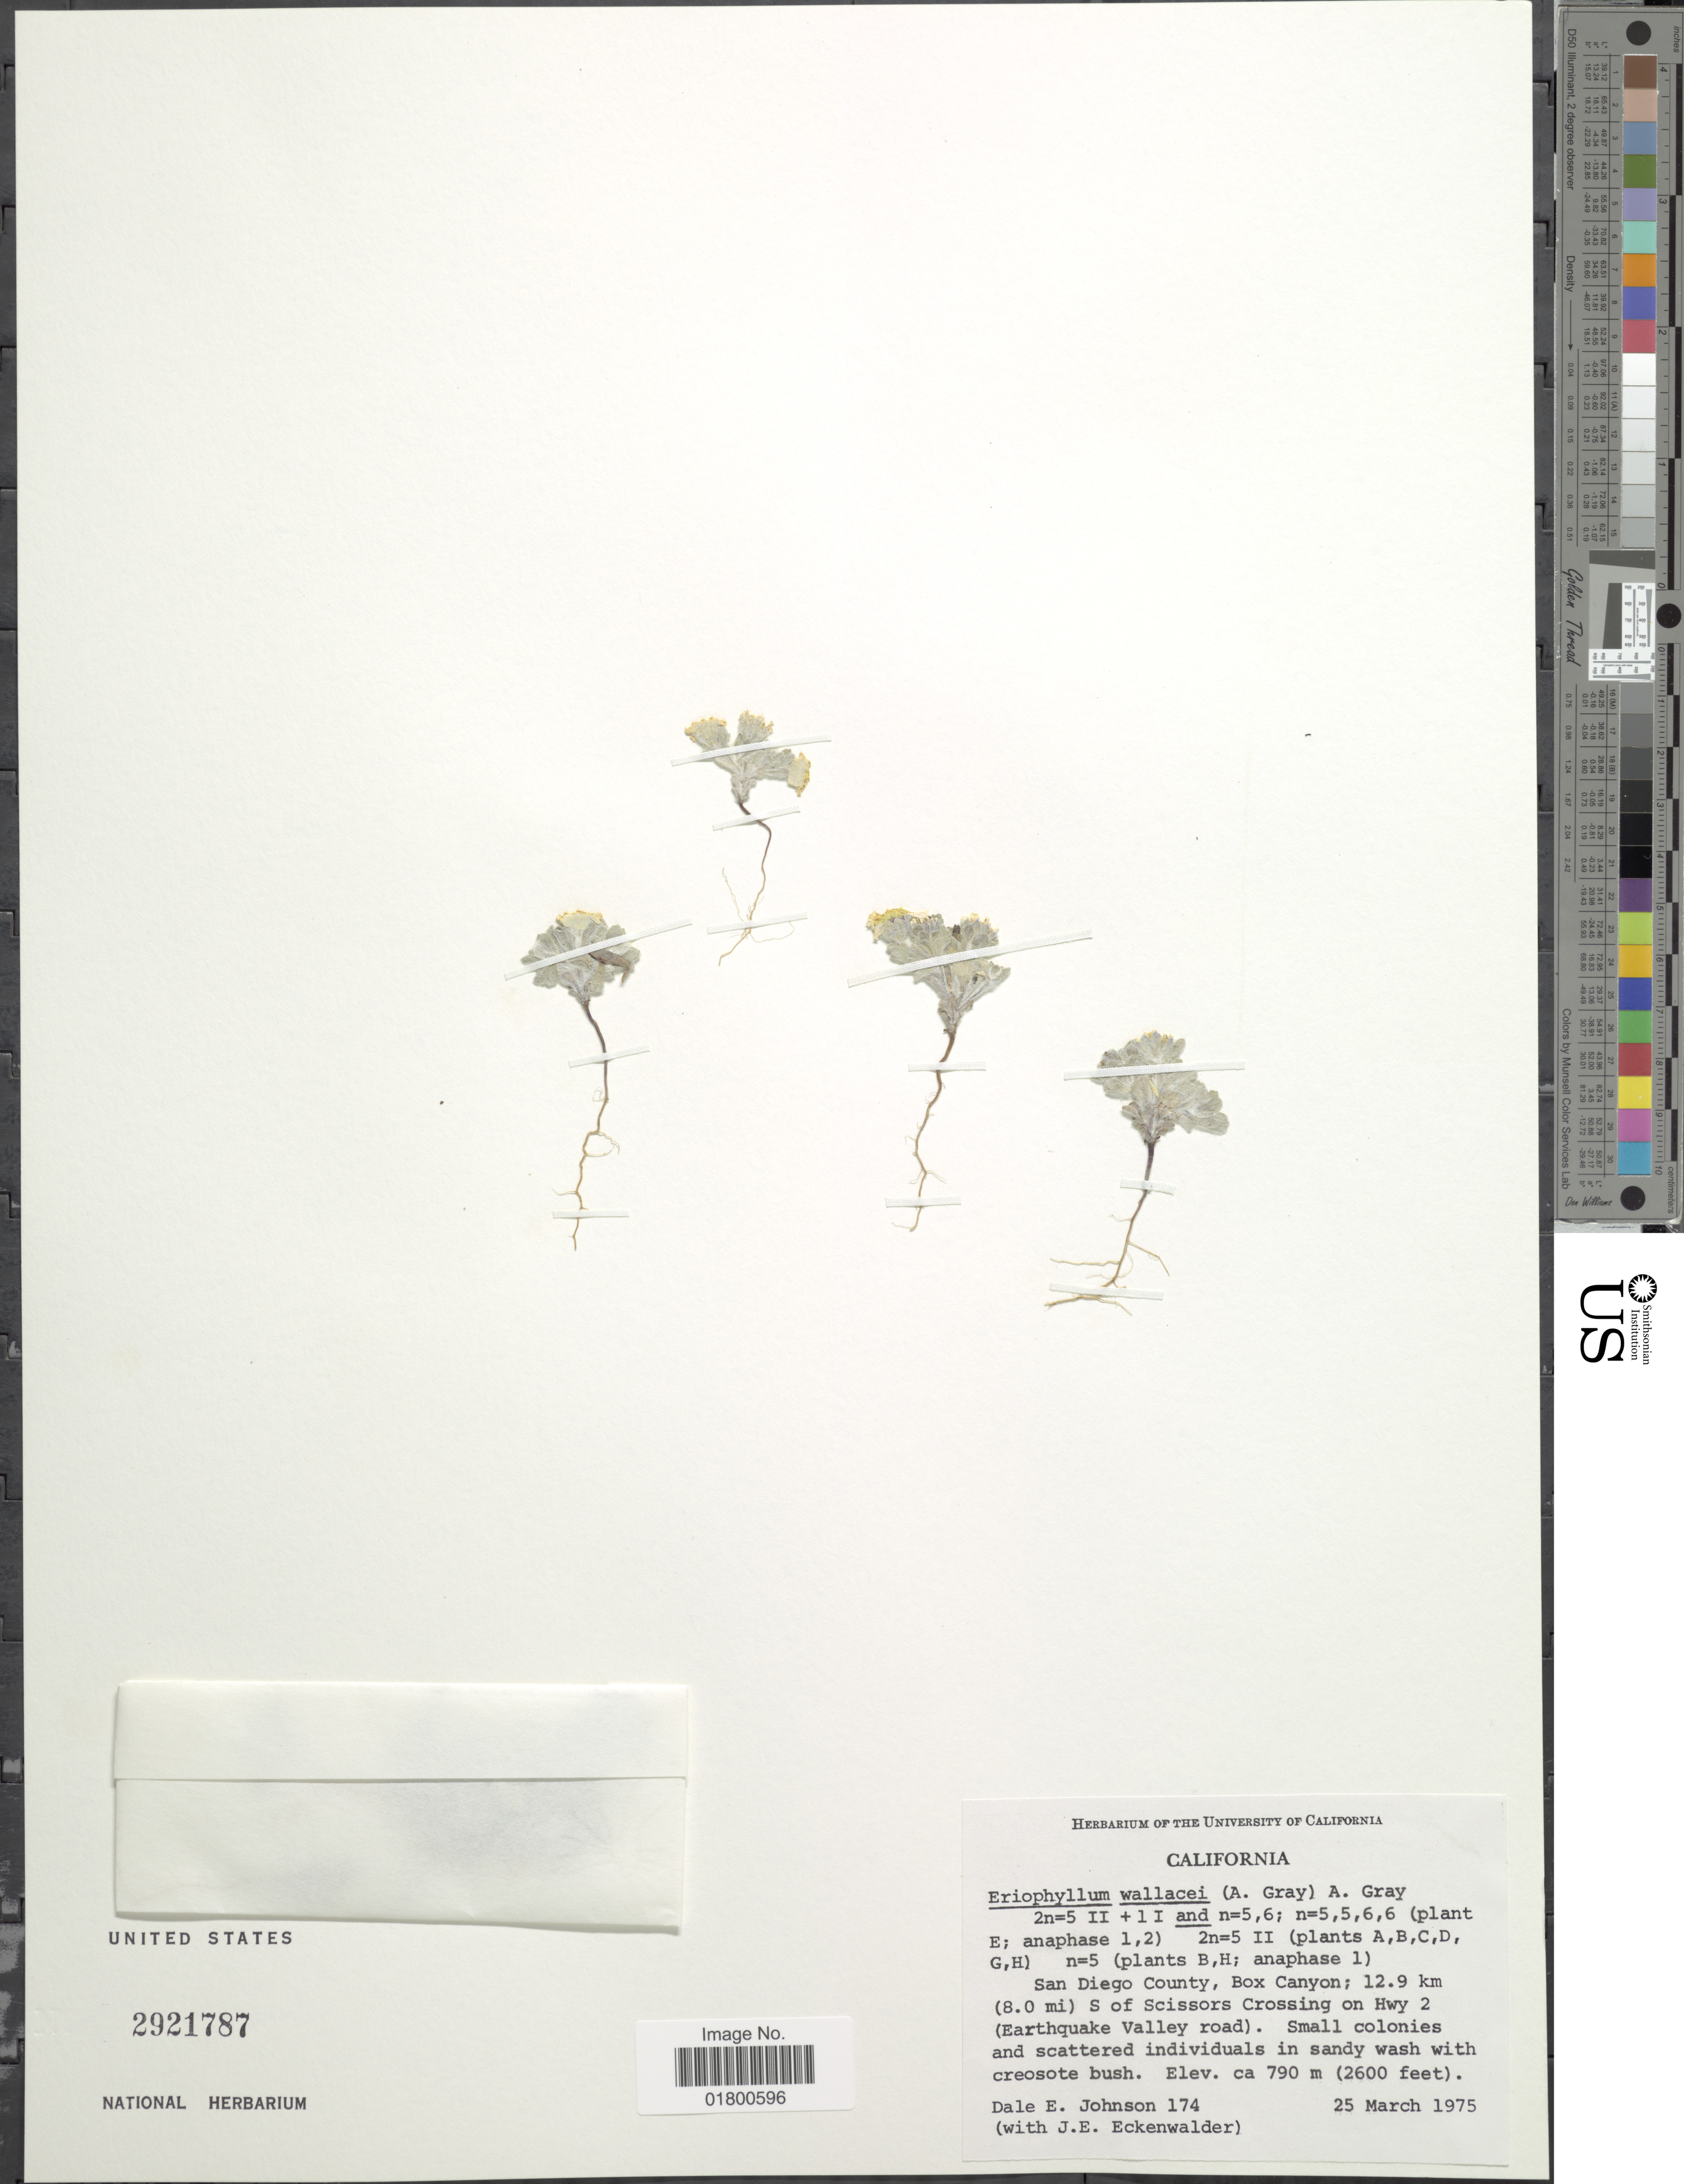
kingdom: Plantae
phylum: Tracheophyta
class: Magnoliopsida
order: Asterales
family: Asteraceae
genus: Eriophyllum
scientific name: Eriophyllum wallacei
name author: (A. Gray) A. Gray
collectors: D. E. Johnson & J. Eckenwalder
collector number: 174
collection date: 1975-03-25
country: United States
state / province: California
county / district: San Diego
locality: San Diego County, Box Canyon, 12.9 km (8.0 mi) S of Scissors Crossing on Hwy 2 (Earthquake Valley road)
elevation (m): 790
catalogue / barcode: US 2921787